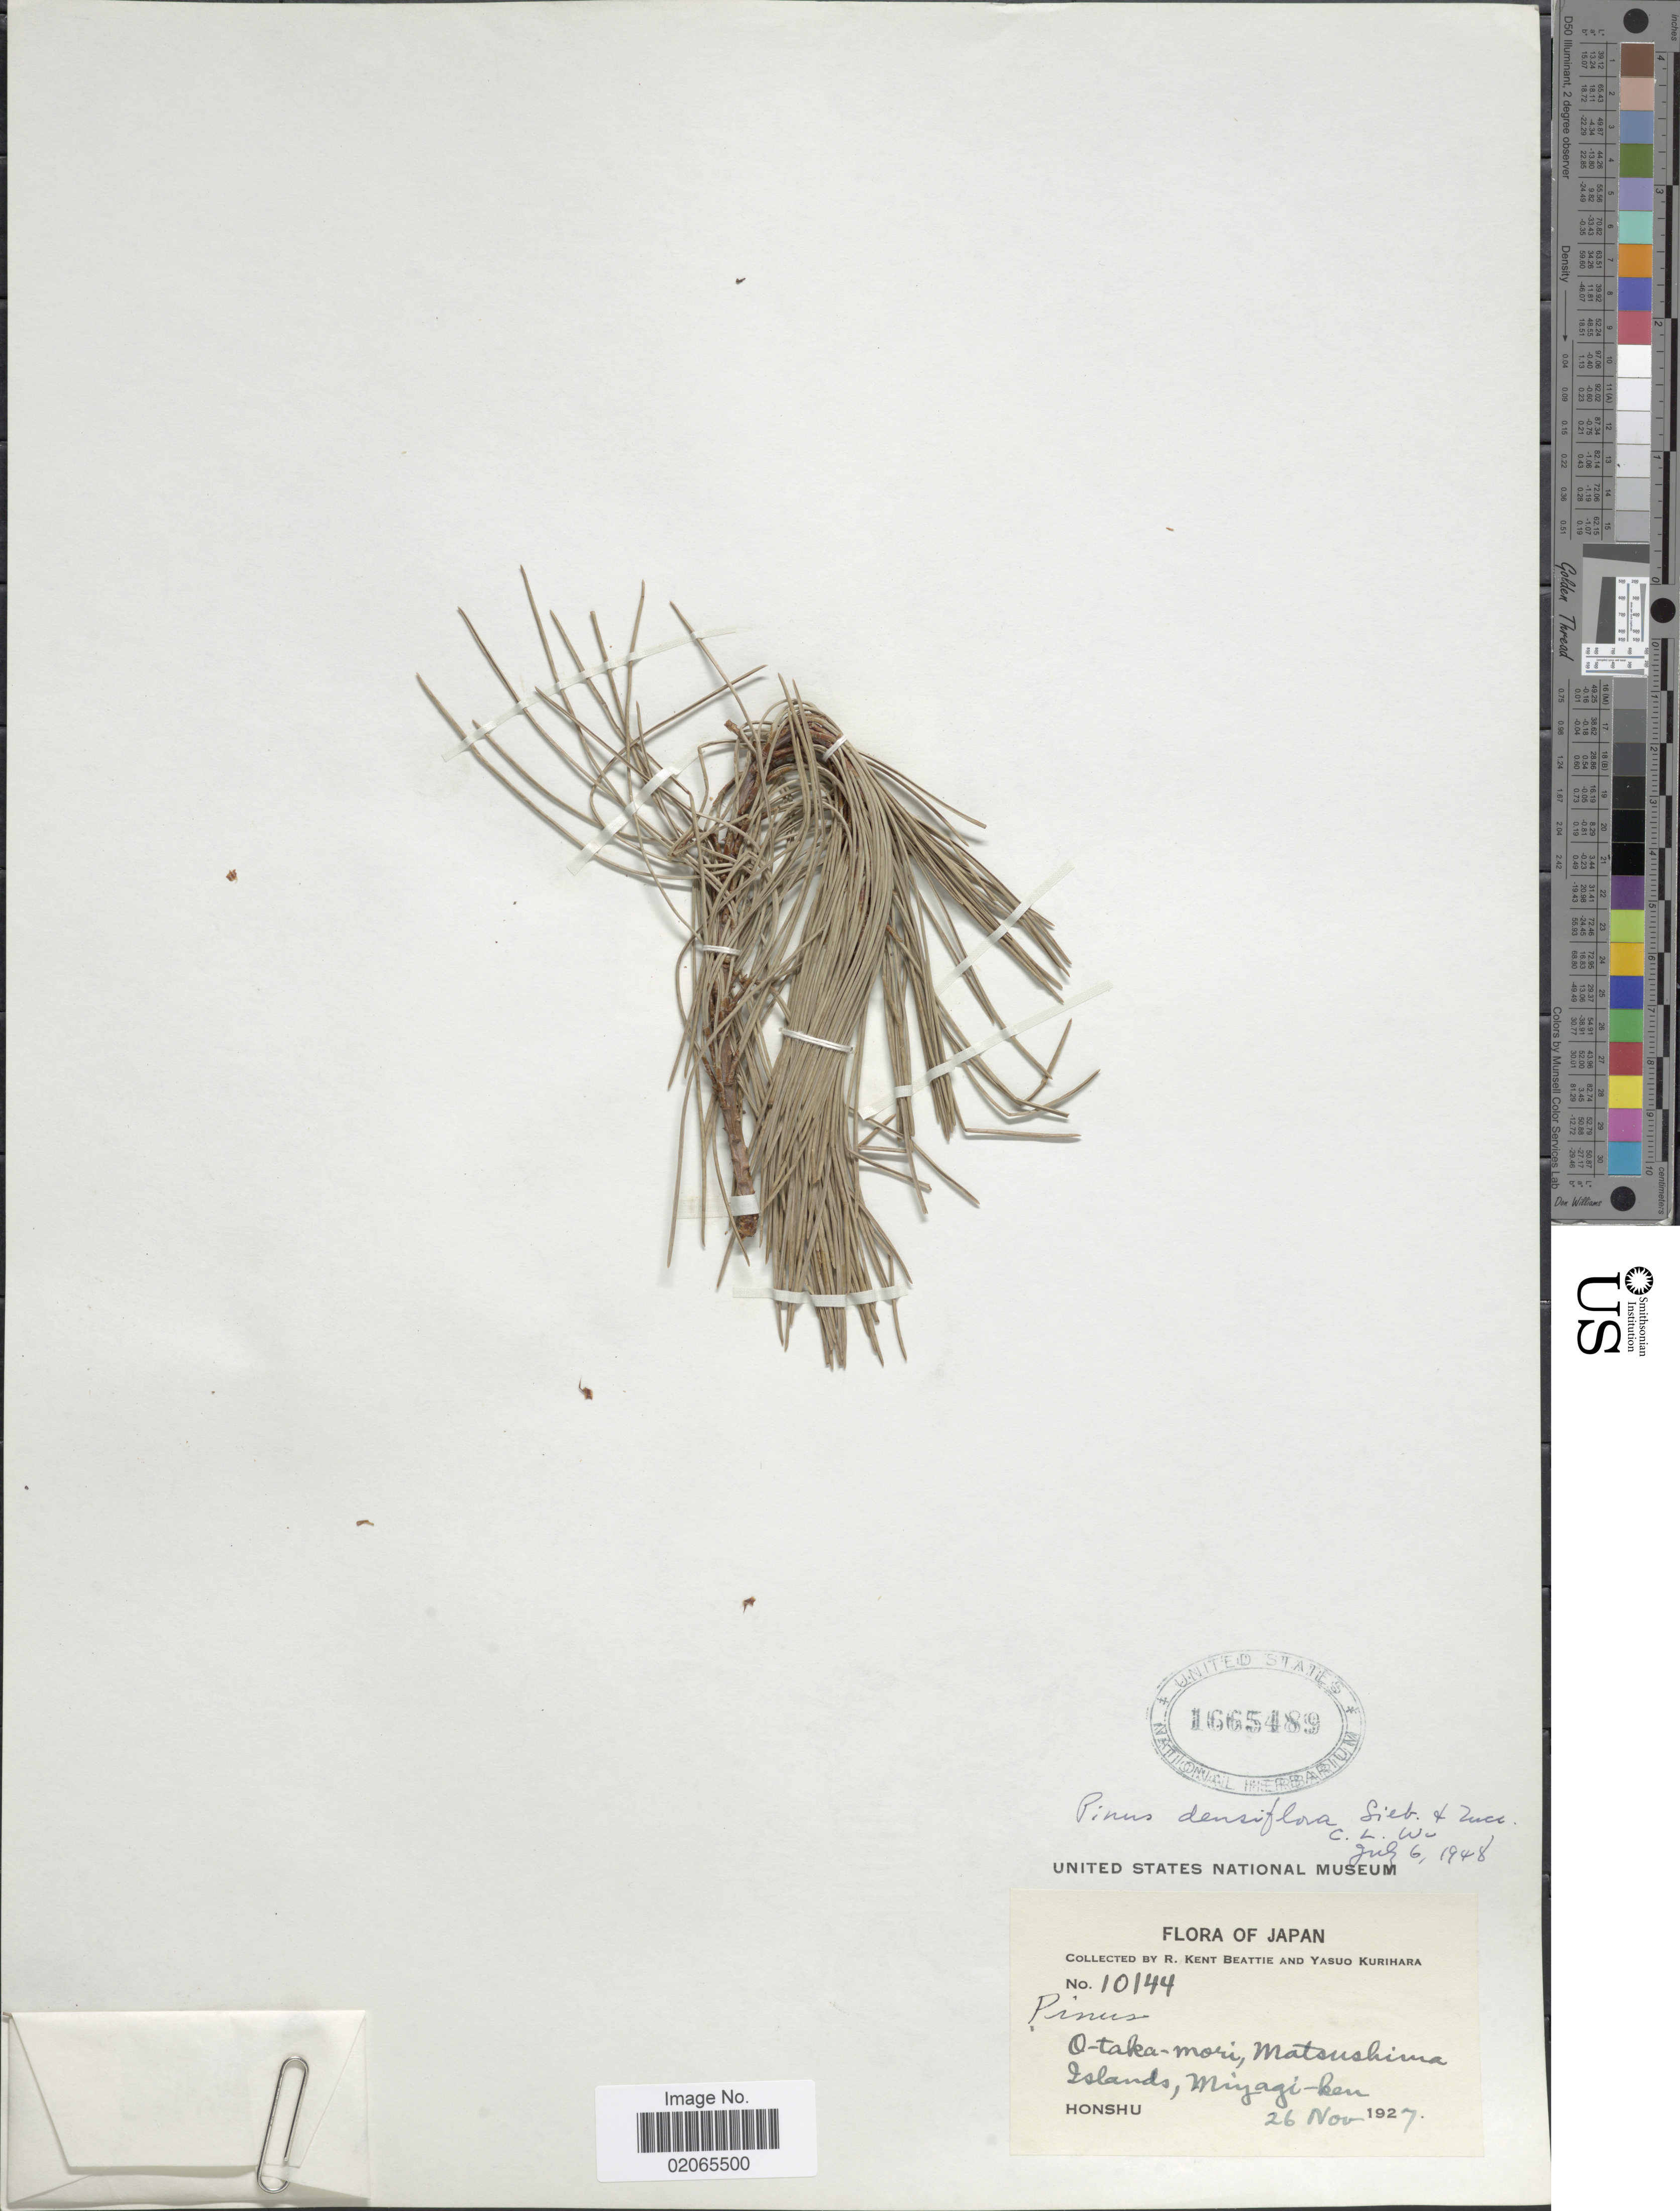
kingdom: Plantae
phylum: Tracheophyta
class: Pinopsida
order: Pinales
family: Pinaceae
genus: Pinus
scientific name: Pinus densiflora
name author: Siebold & Zucc.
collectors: R. K. Beattie & Y. Kurihara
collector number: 10144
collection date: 1927-11-26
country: Japan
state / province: Miyagi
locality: O-taka-mori, Matsushima Islands, Miyagi-ken, Honshu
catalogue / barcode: US 1665489